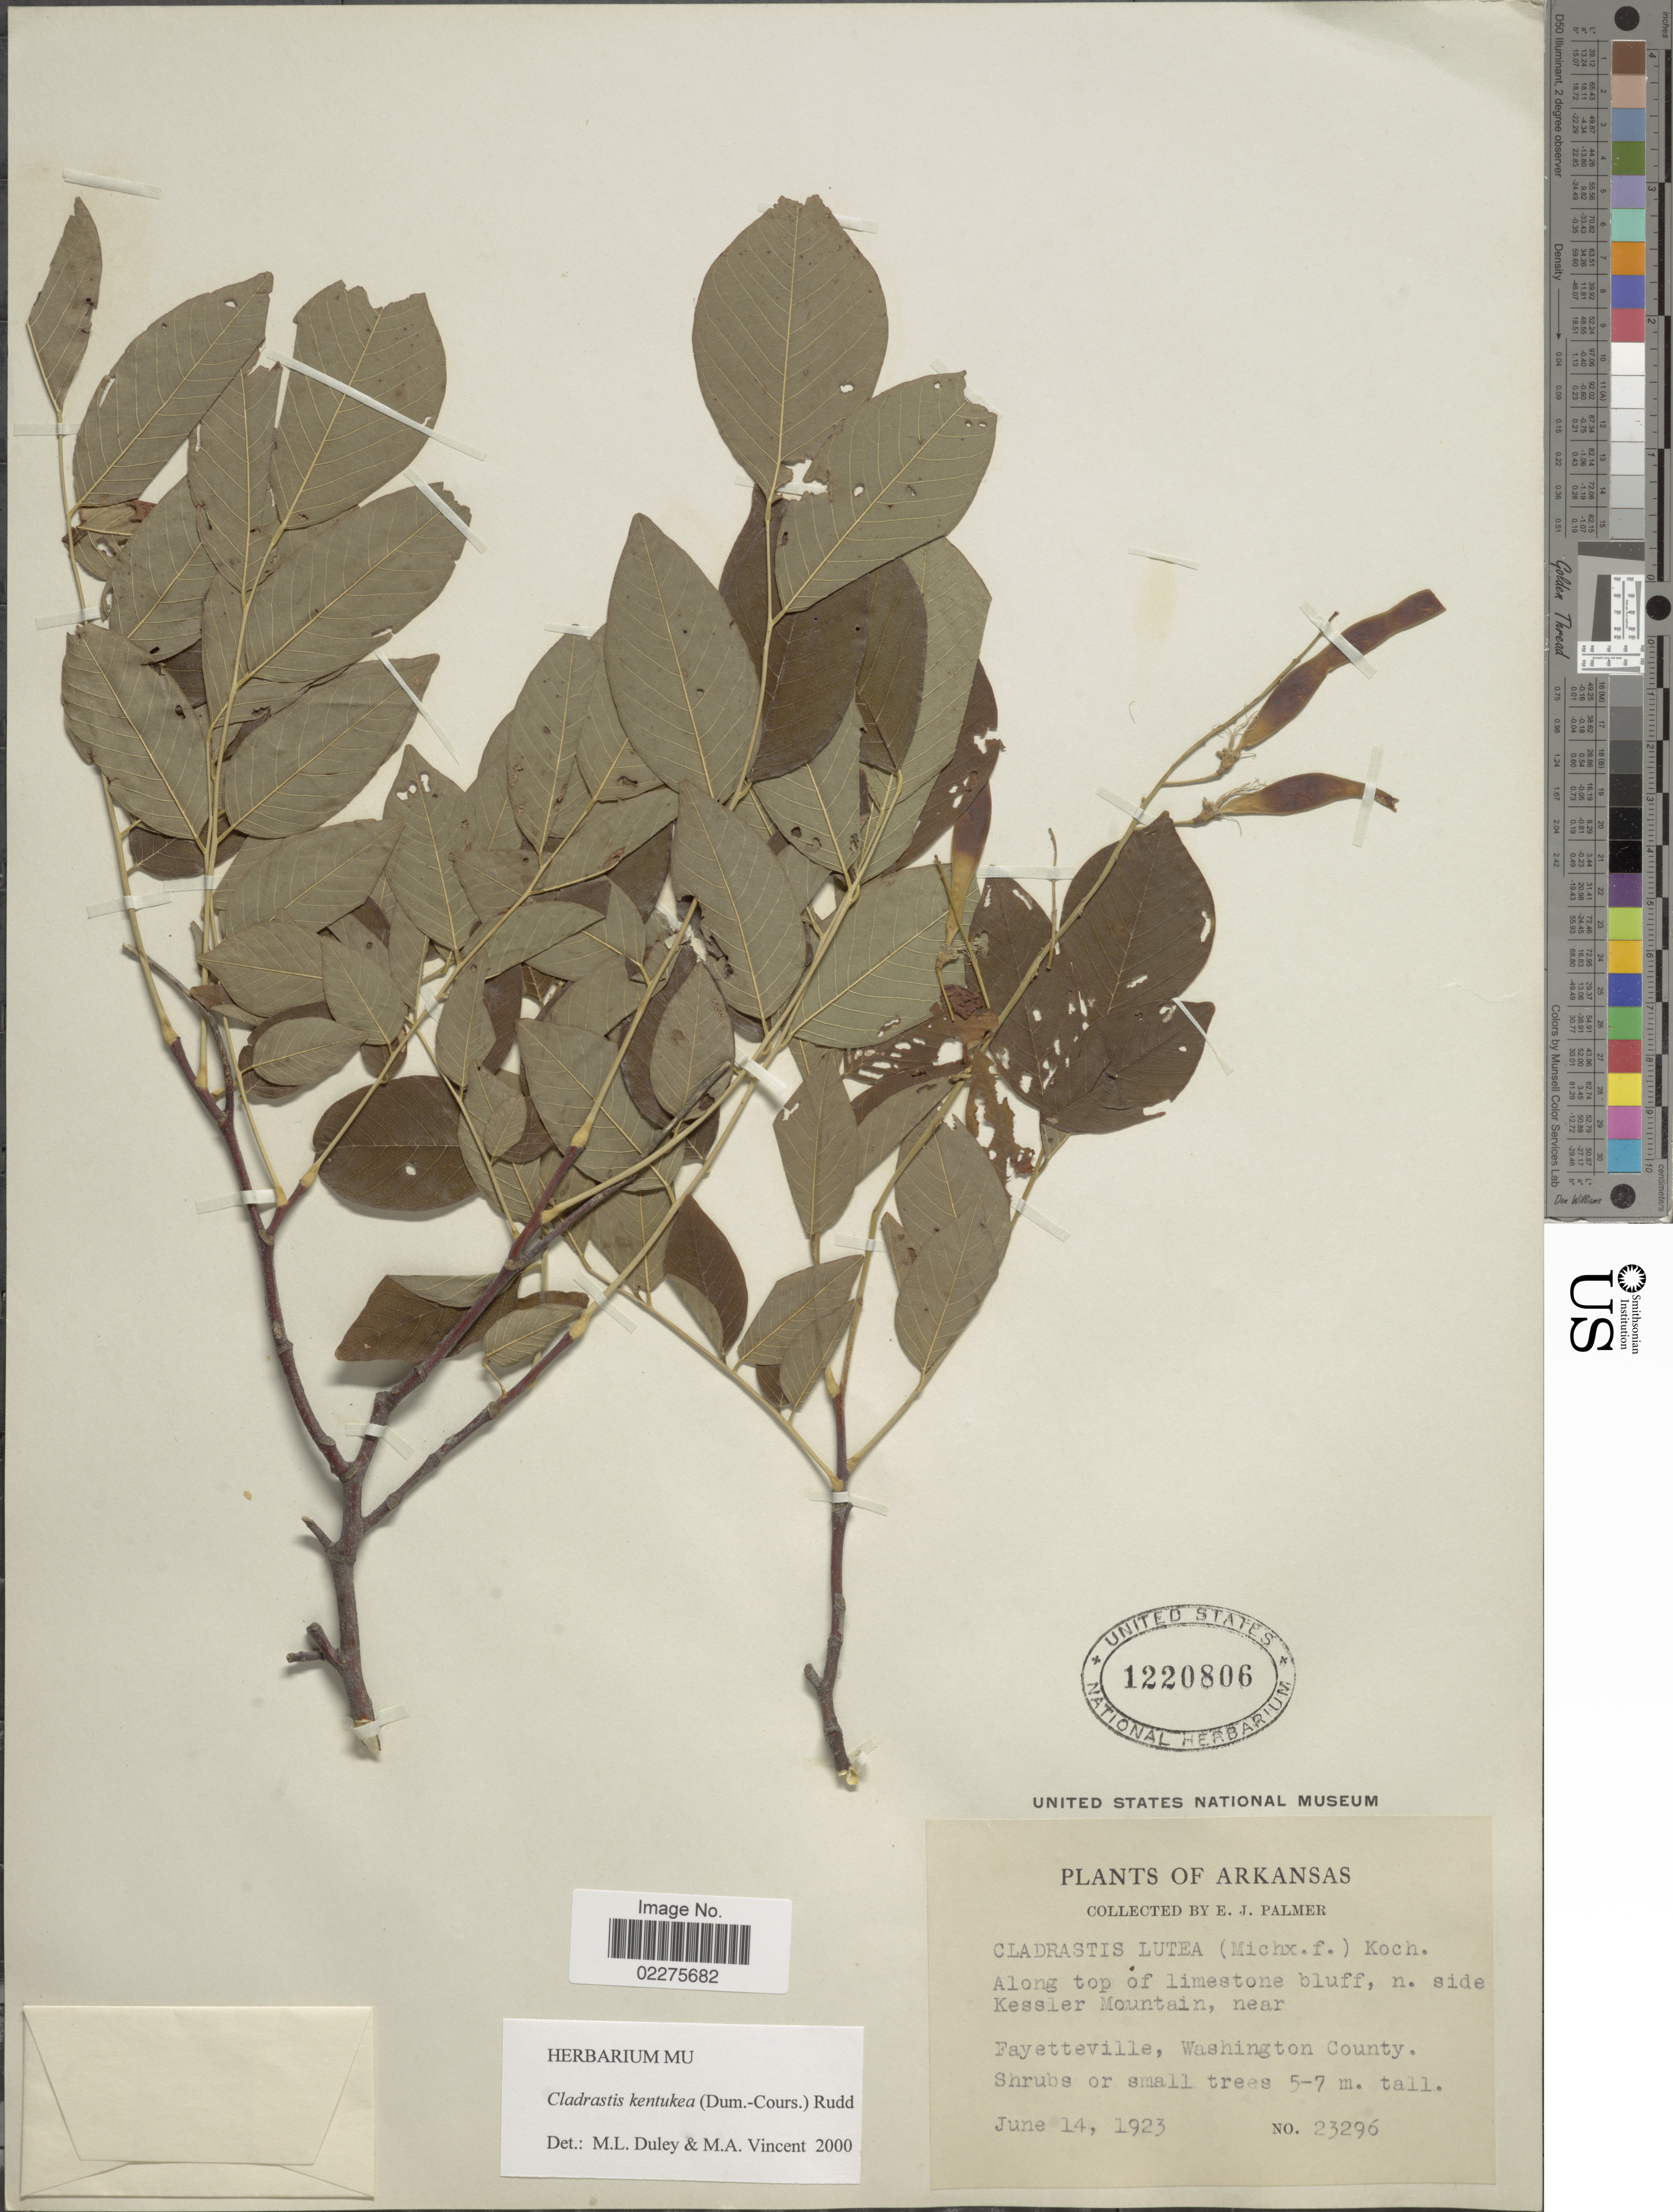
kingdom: Plantae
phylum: Tracheophyta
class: Magnoliopsida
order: Fabales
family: Fabaceae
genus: Cladrastis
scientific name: Cladrastis kentukea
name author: (Dum. Cours.) Rudd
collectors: E. J. Palmer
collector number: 23296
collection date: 1923-06-14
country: United States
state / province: Arkansas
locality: M. side Kessler Mountain, near Fayetteville, Washington County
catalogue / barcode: US 1220806